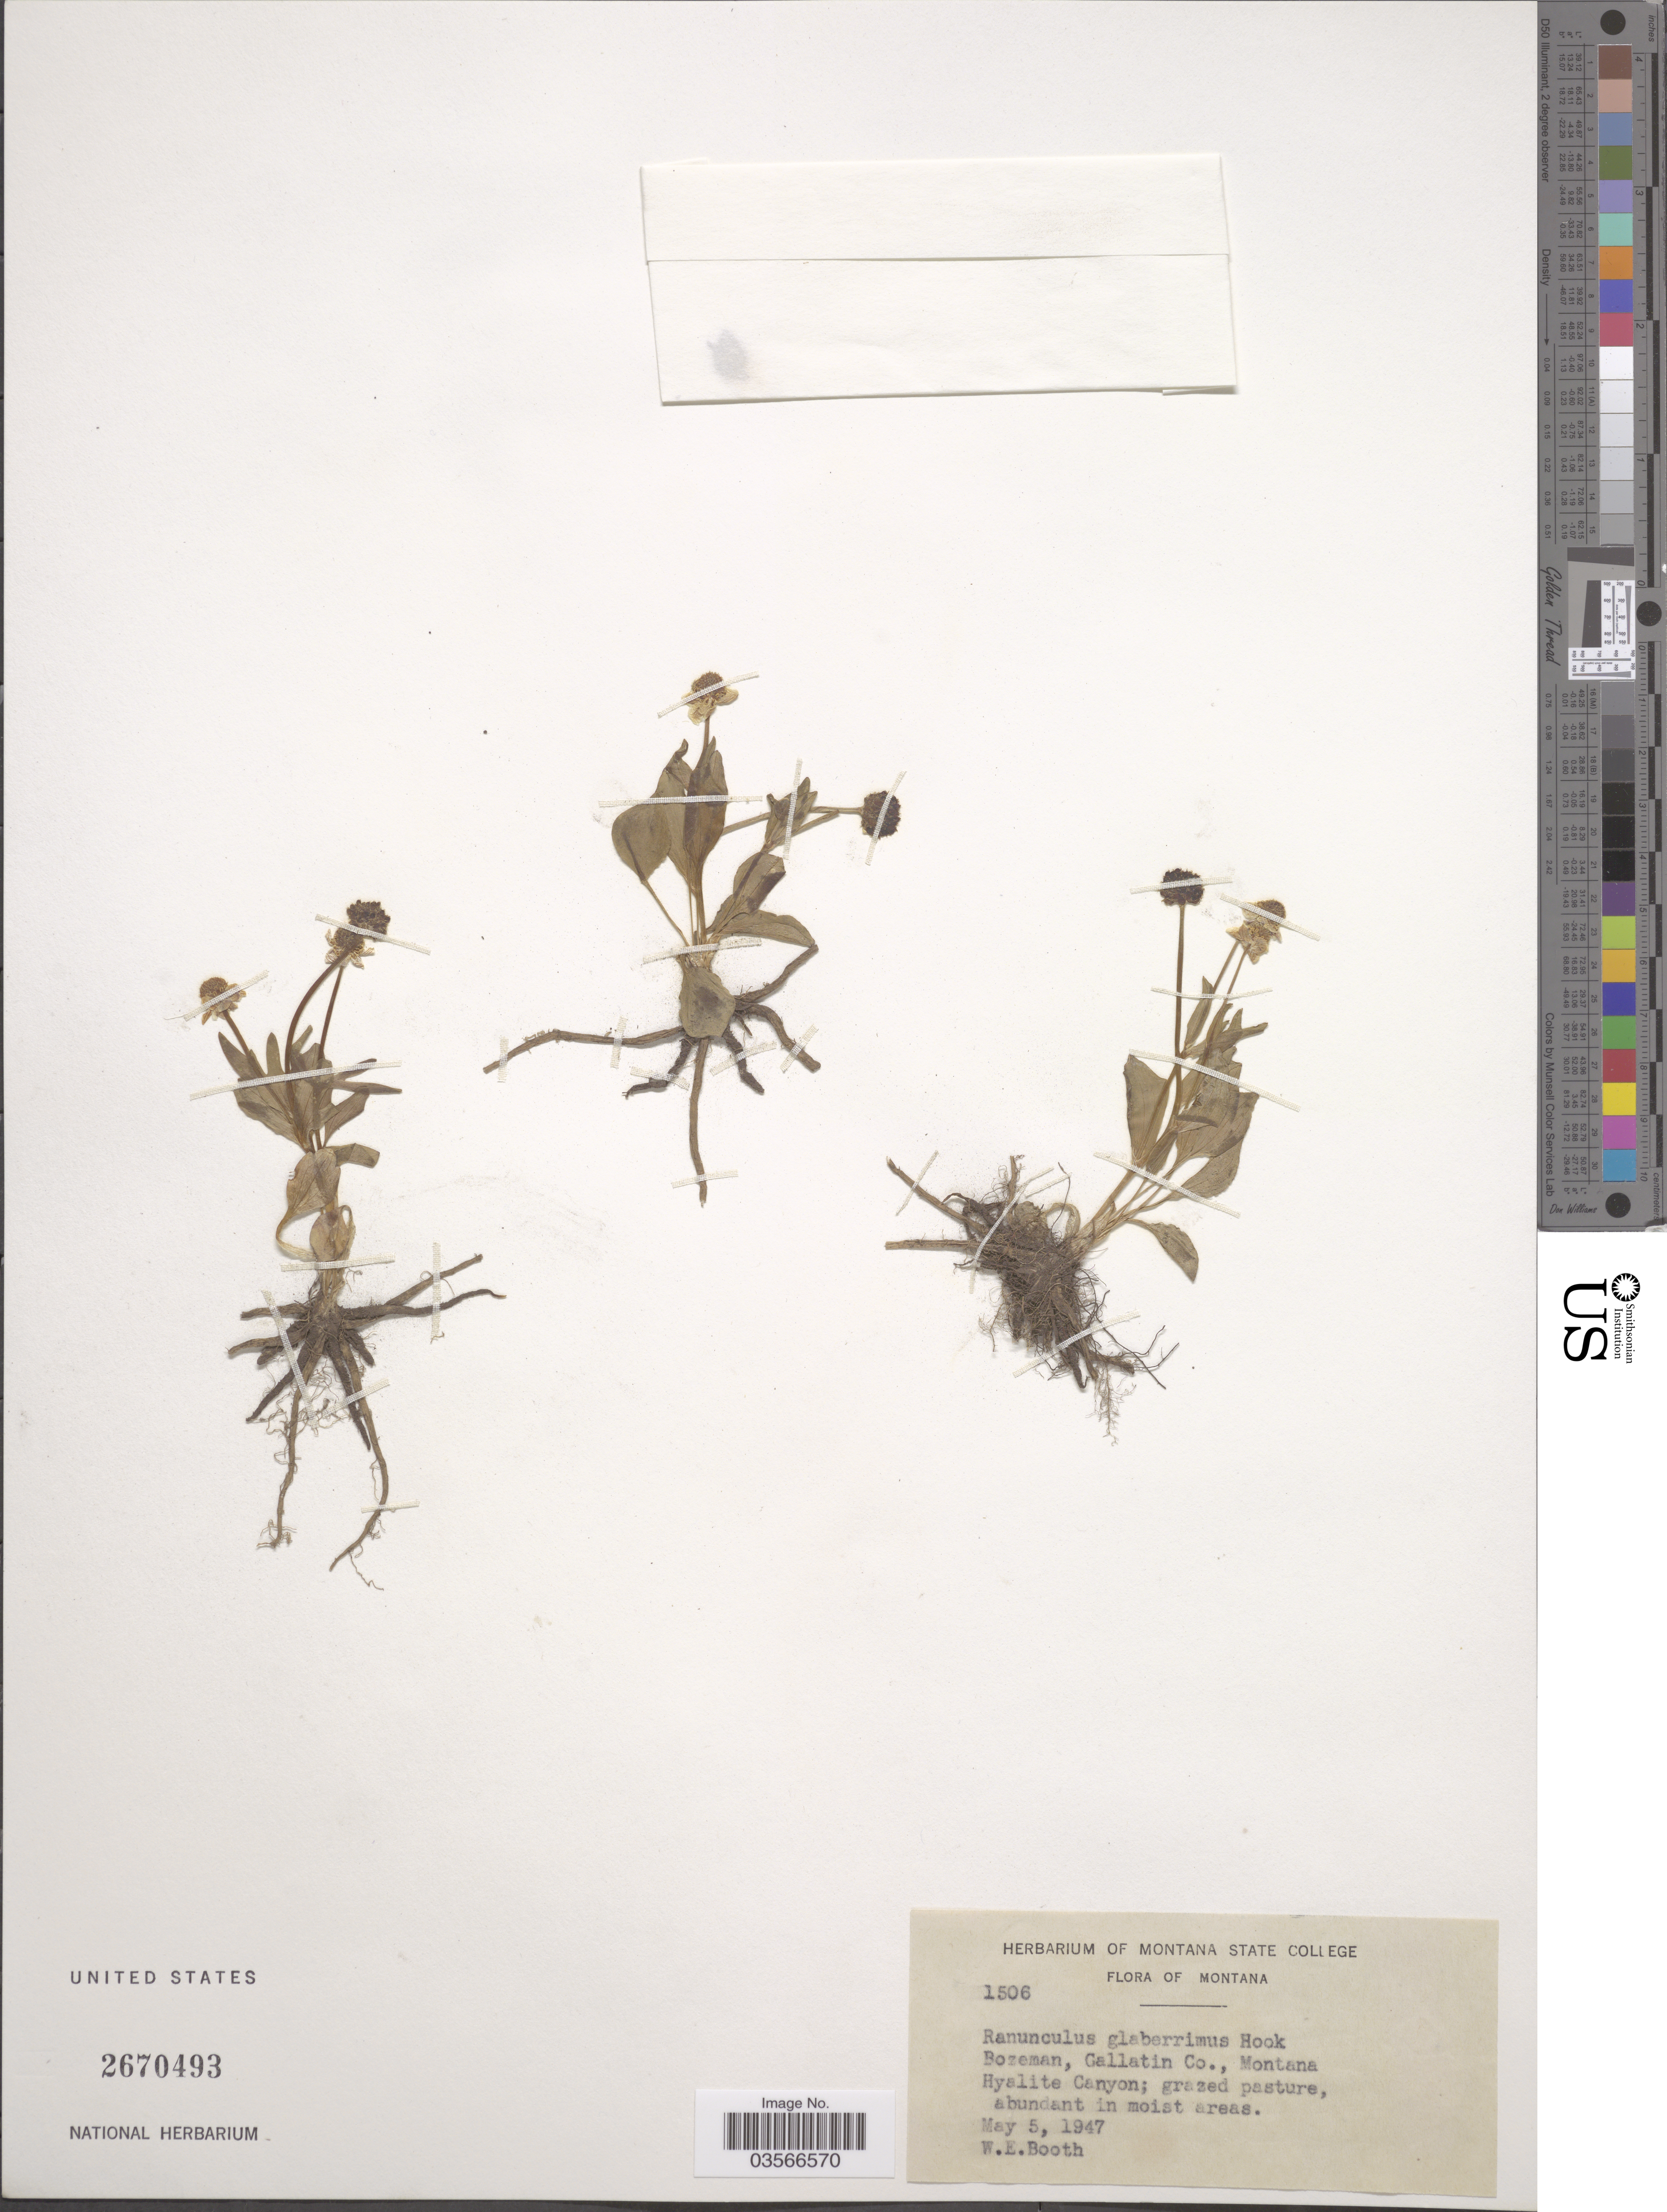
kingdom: Plantae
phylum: Tracheophyta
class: Magnoliopsida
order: Ranunculales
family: Ranunculaceae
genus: Ranunculus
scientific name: Ranunculus glaberrimus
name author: Hook.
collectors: W. Booth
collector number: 1506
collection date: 1947-05-05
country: United States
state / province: Montana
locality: Bozeman, Gallatin Co., Montana Hyalite Canyon.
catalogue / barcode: US 2670493